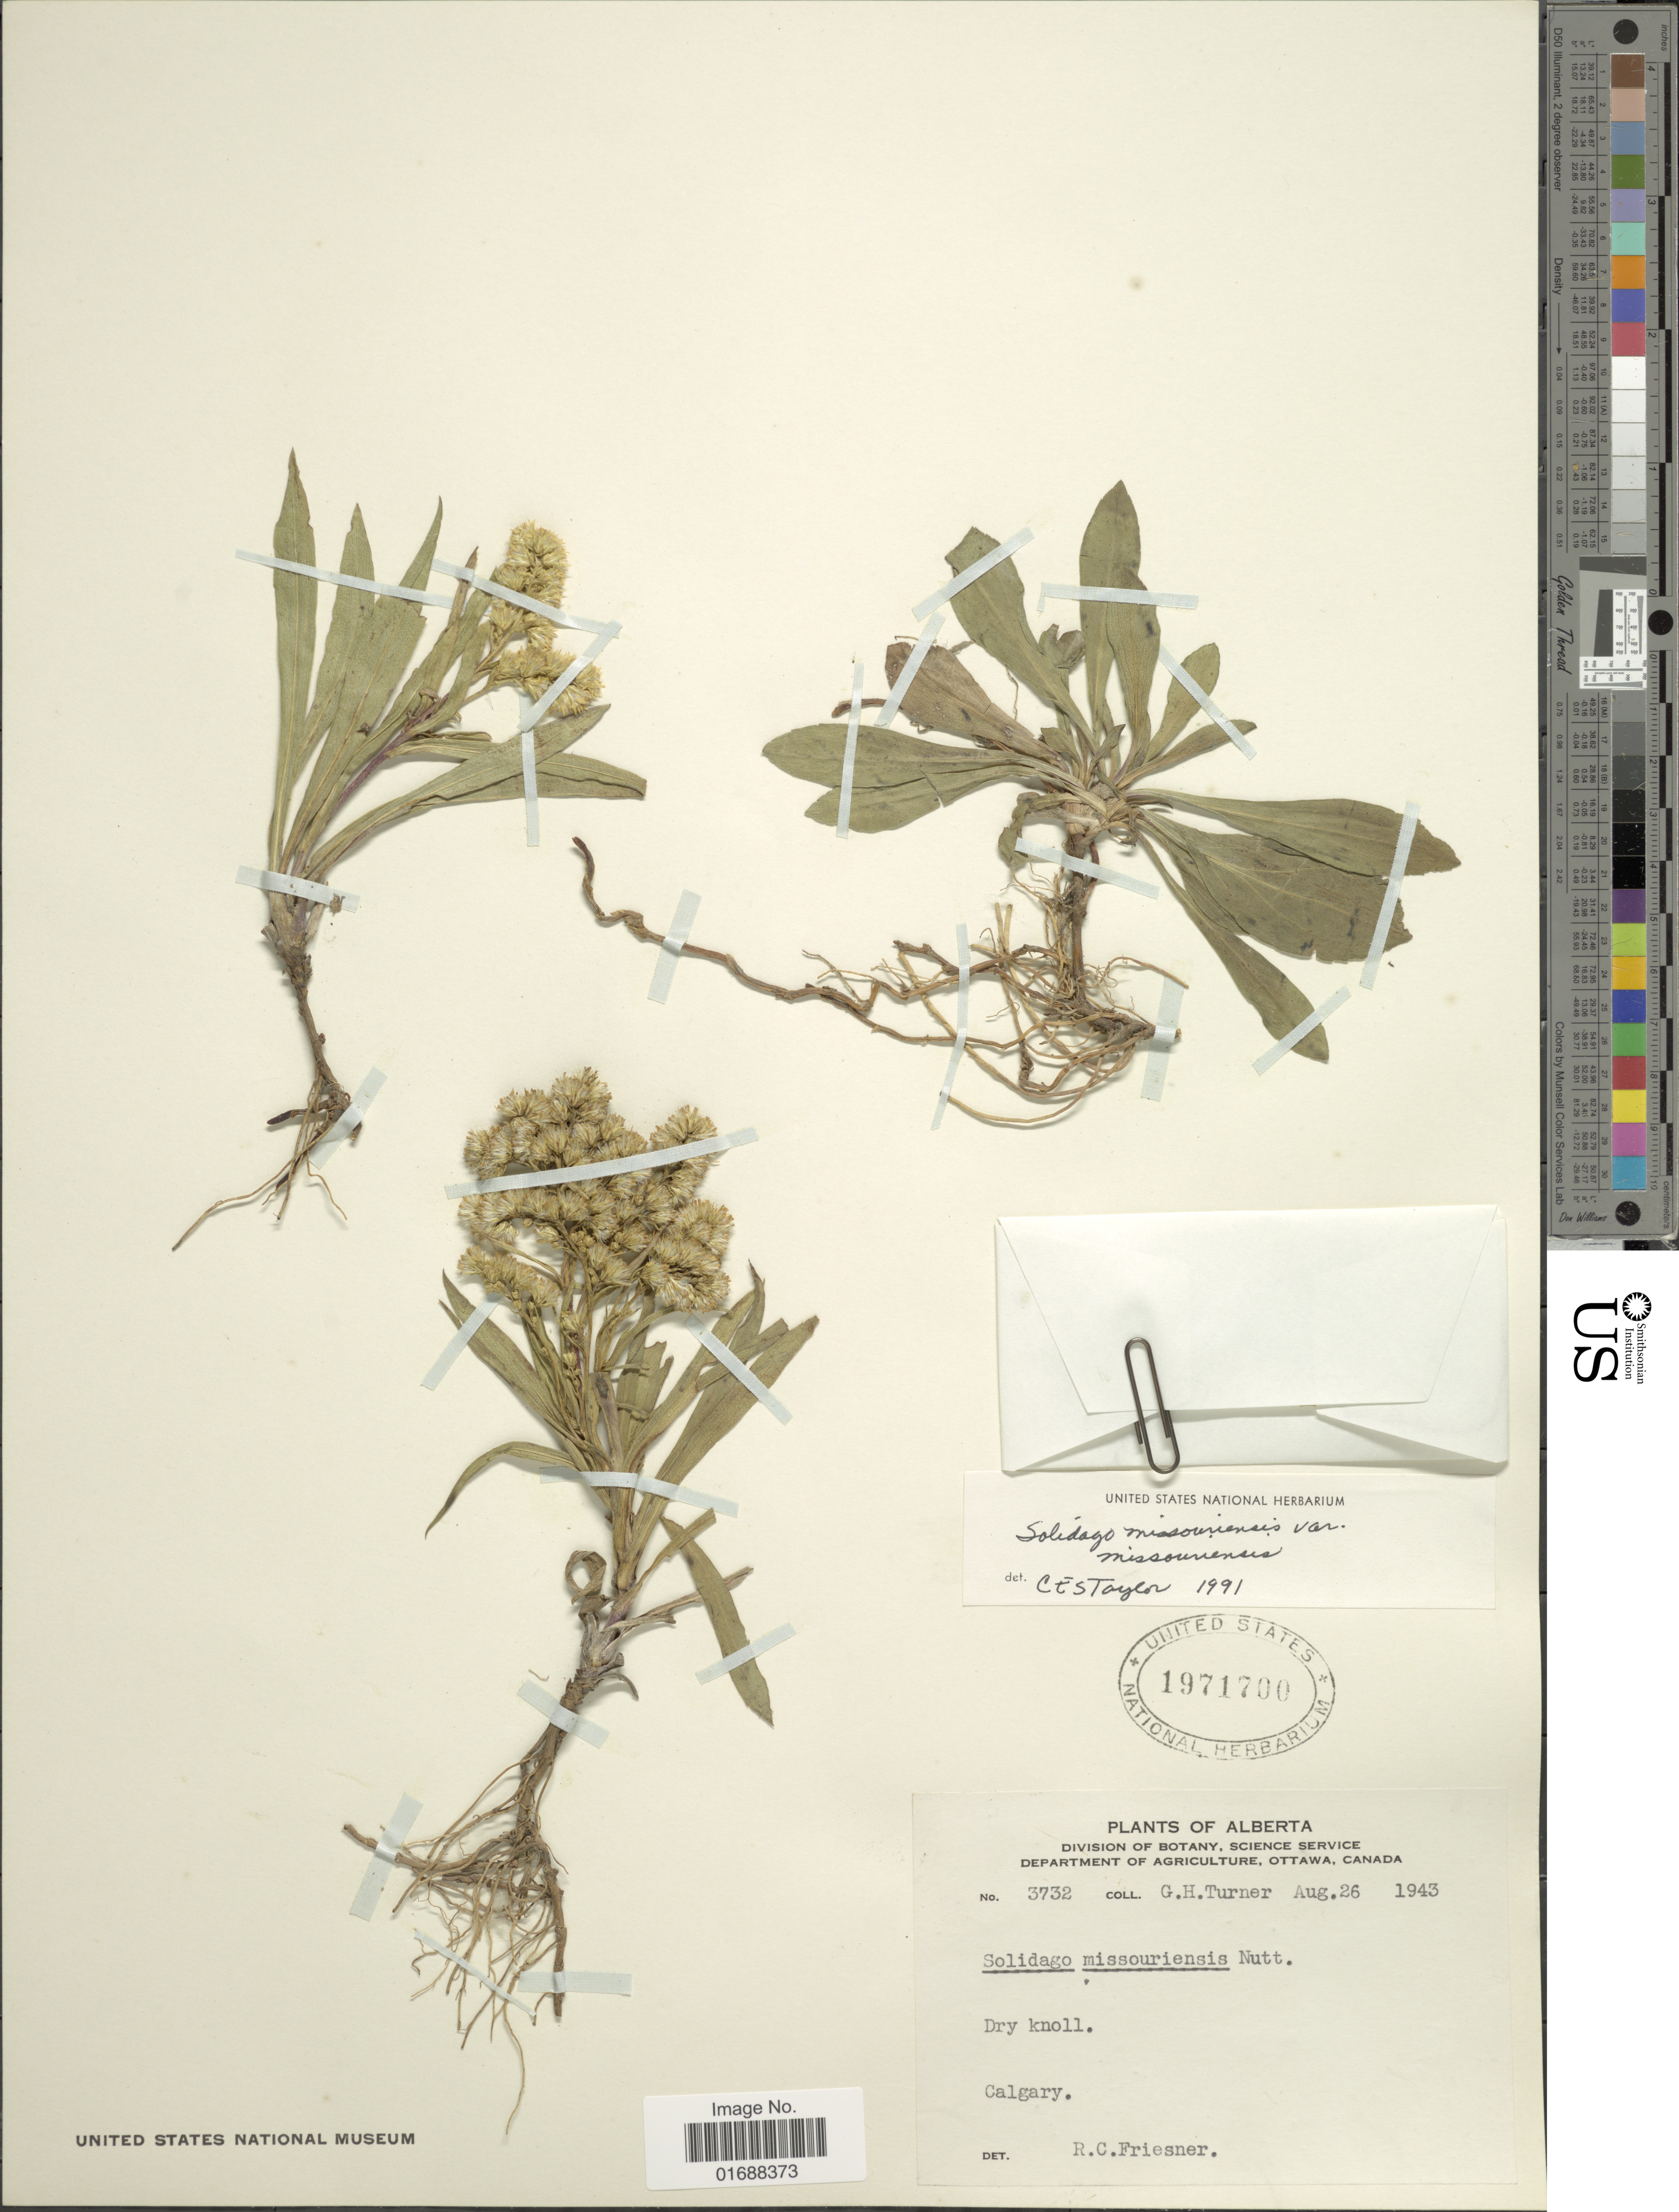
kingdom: Plantae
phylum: Tracheophyta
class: Magnoliopsida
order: Asterales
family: Asteraceae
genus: Solidago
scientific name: Solidago missouriensis var. missouriensis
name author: Nutt.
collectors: G. H. Turner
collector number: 3732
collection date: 1943-08-26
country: Canada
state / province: Alberta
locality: Calgary.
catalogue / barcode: US 1971700